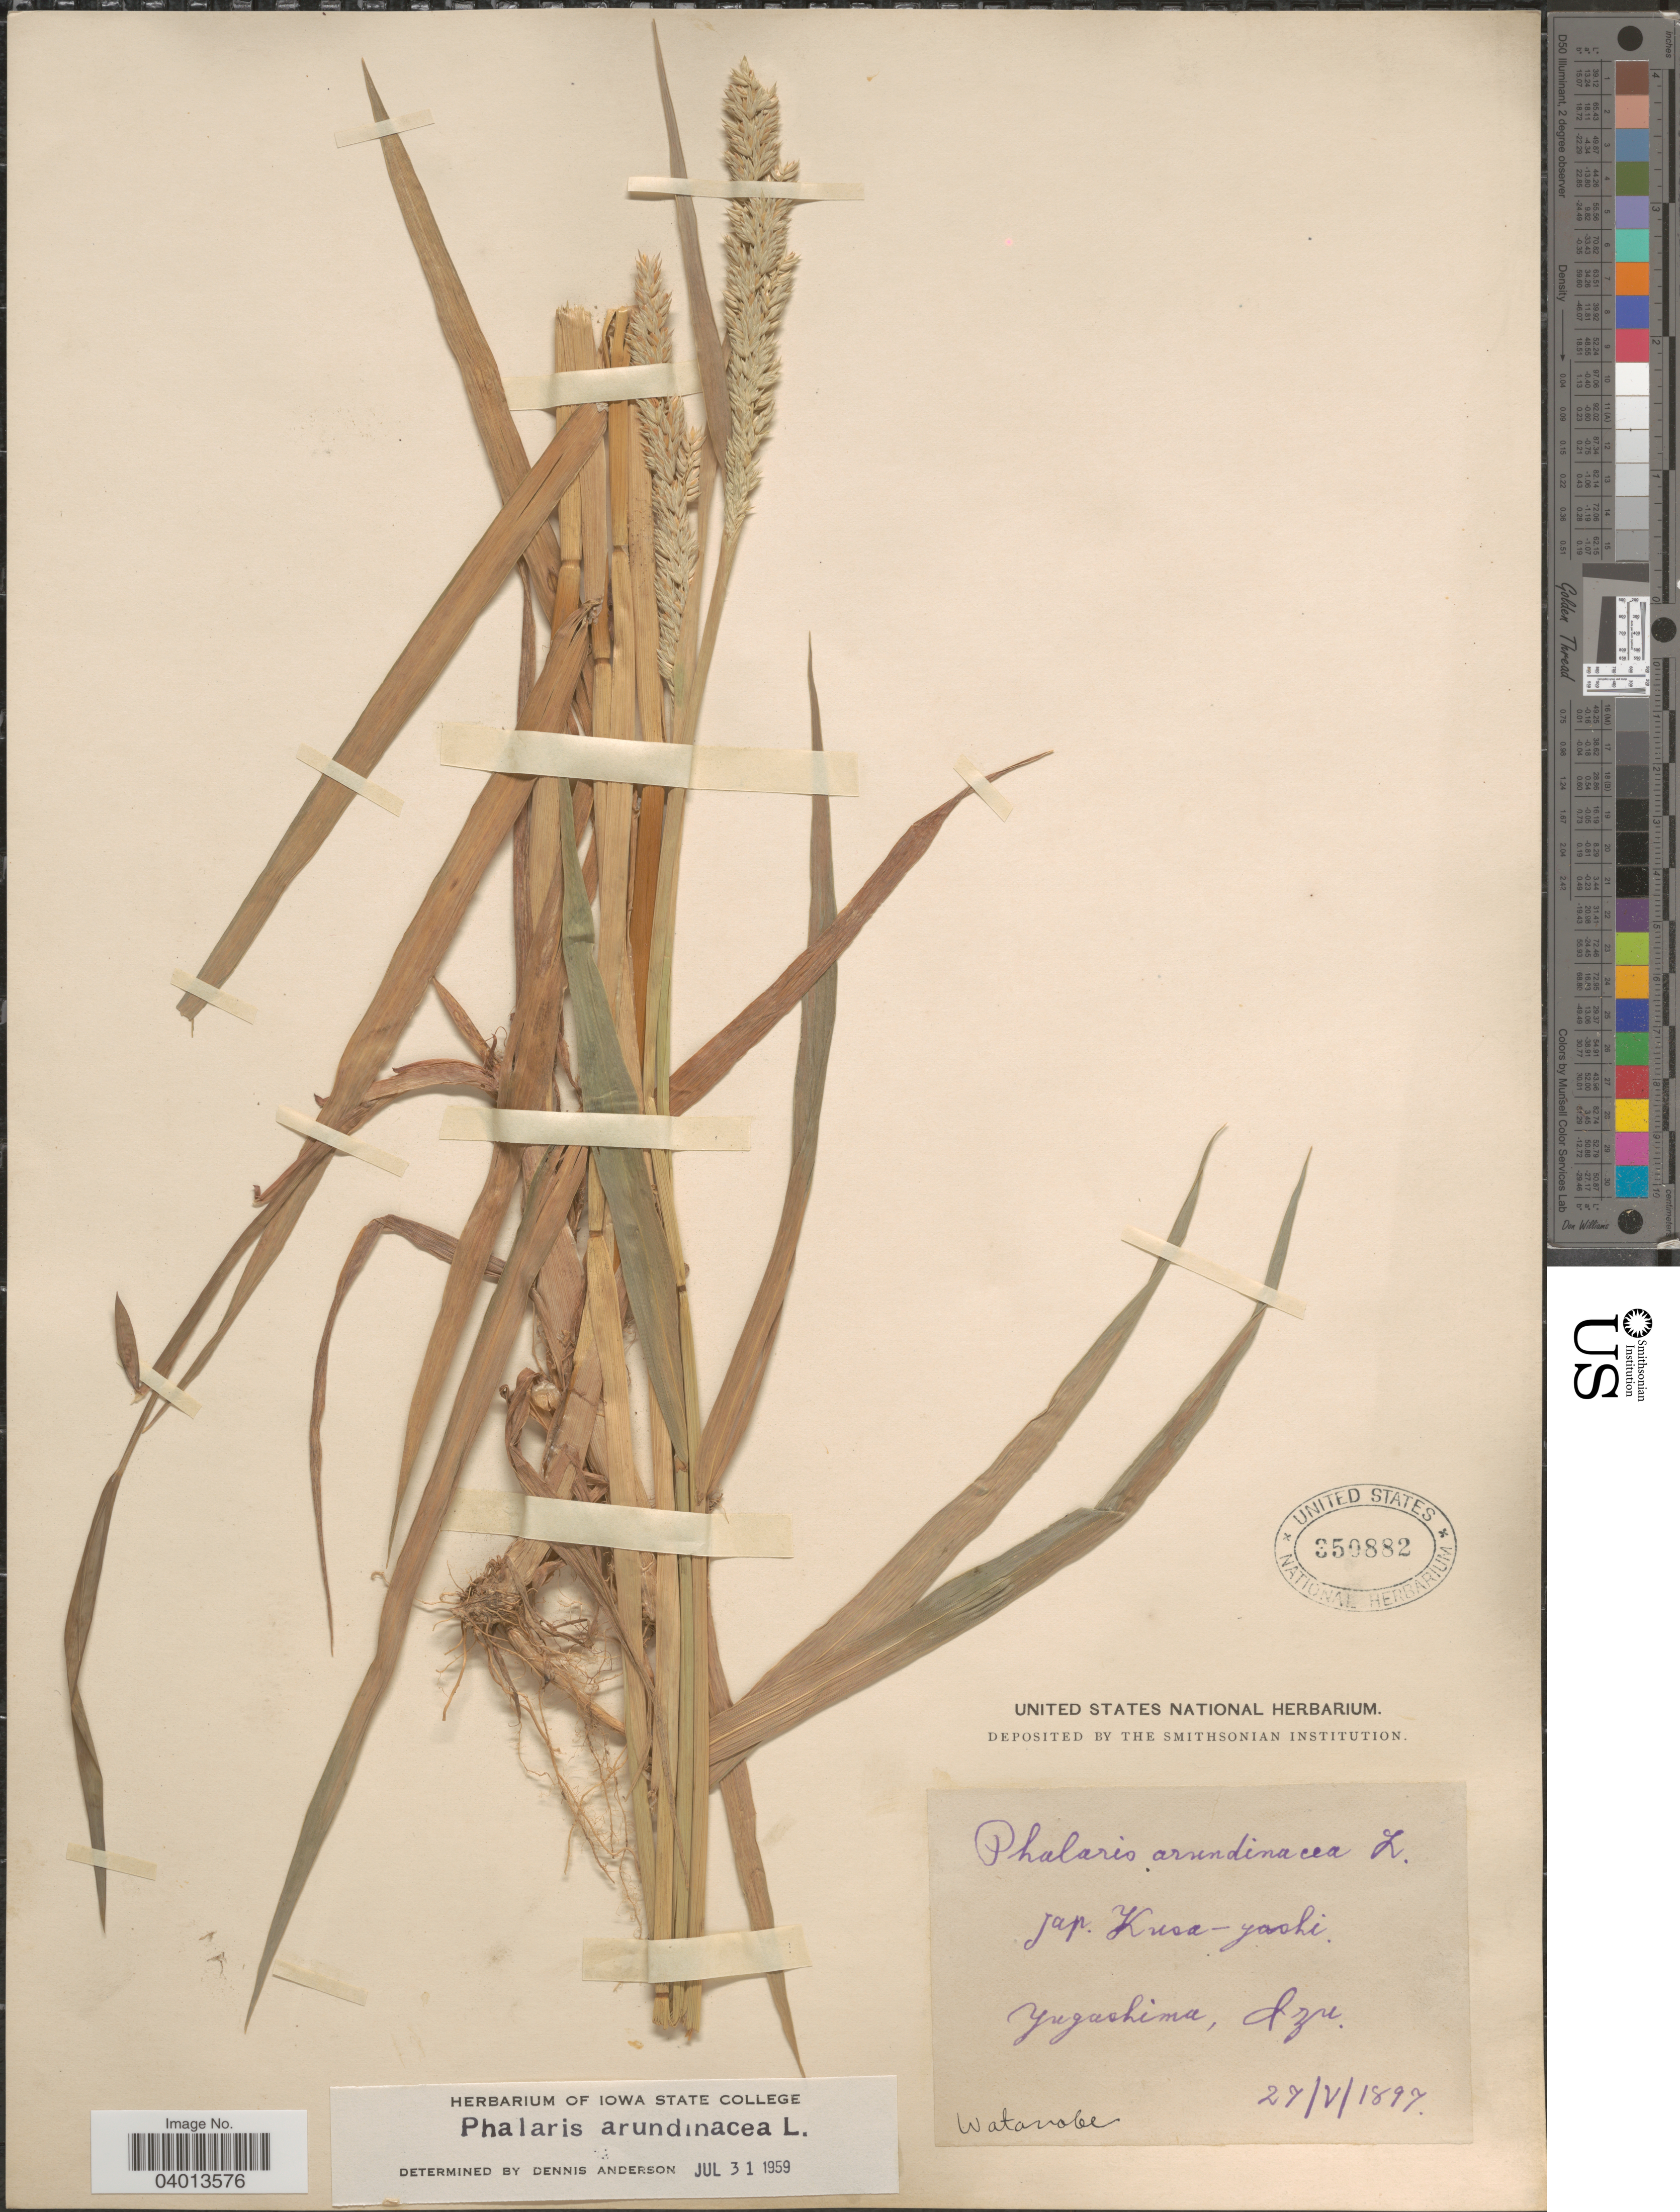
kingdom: Plantae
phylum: Tracheophyta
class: Liliopsida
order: Poales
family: Poaceae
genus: Phalaris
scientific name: Phalaris arundinacea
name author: L.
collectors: -. Watanabe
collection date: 1897-05-27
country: Japan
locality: Yugashima, Izu.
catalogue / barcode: US 359882